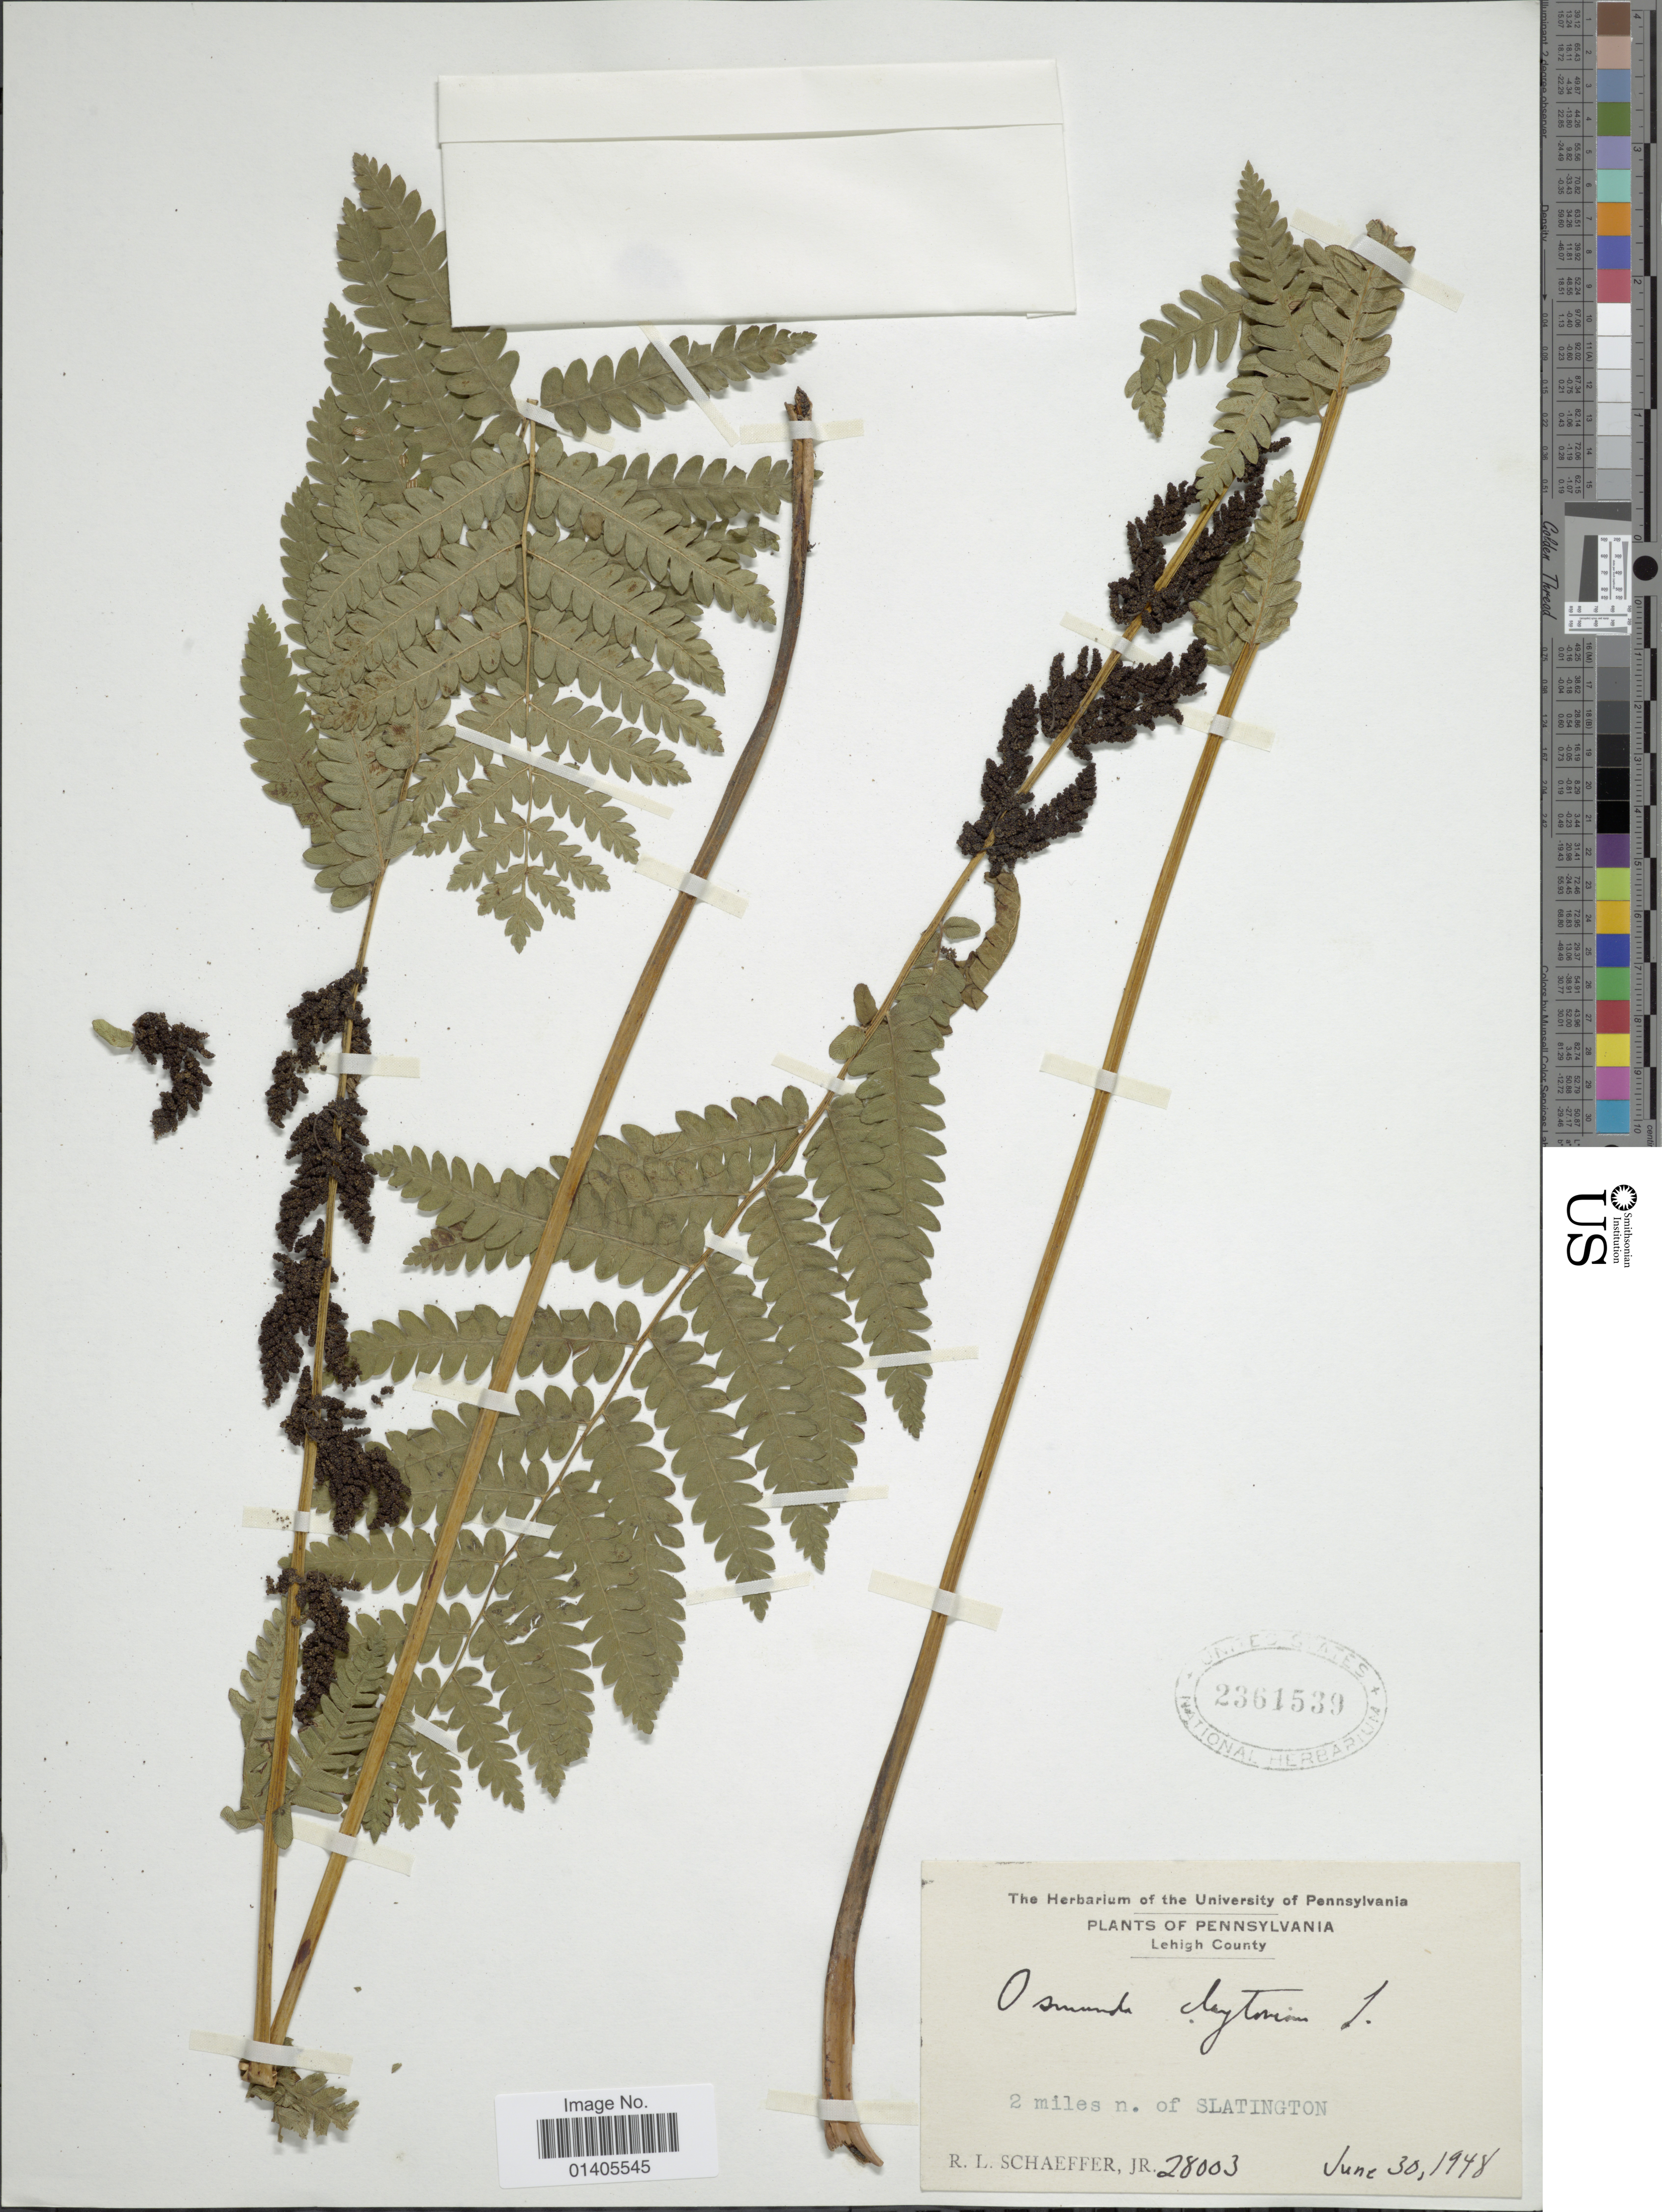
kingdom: Plantae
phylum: Tracheophyta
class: Polypodiopsida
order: Osmundales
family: Osmundaceae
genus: Osmunda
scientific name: Osmunda claytoniana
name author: (L.) Tagawa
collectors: R. L. Schaeffer Jr.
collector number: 28003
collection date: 1948-06-30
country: United States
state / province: Pennsylvania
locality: Lehigh County, 2 miles n. of Slatington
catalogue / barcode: US 2361539